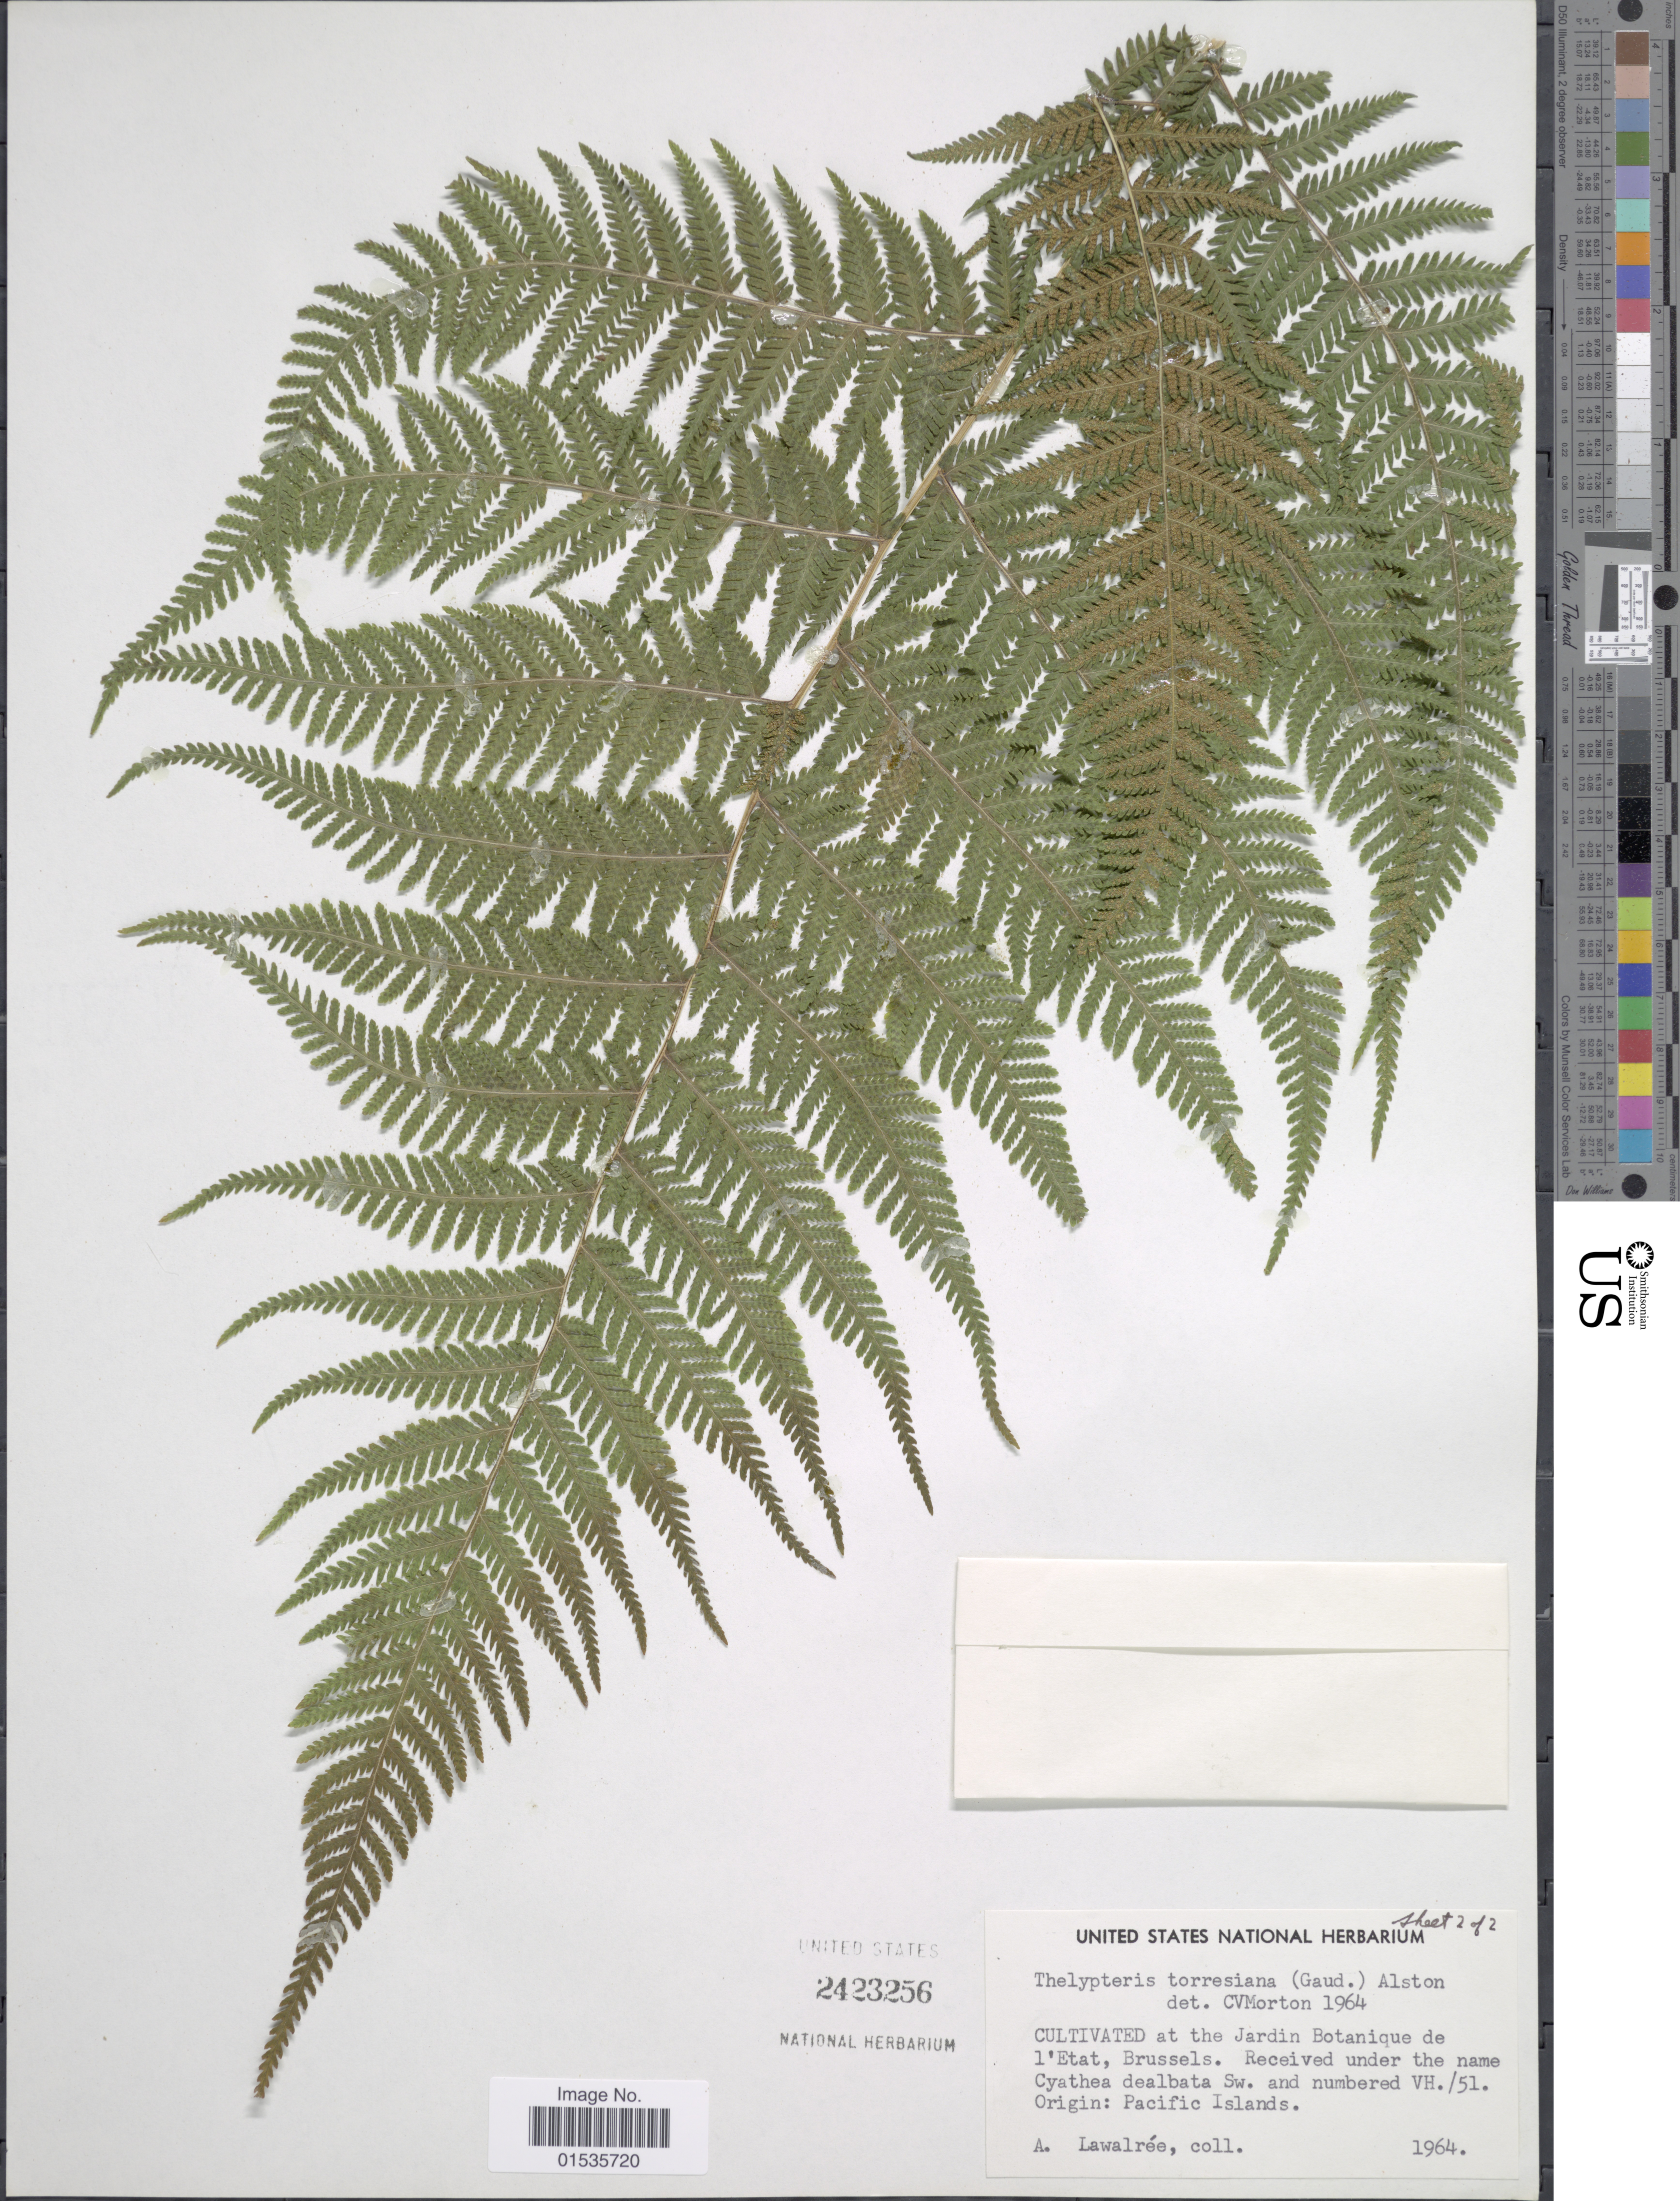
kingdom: Plantae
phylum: Tracheophyta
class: Polypodiopsida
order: Polypodiales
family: Thelypteridaceae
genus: Macrothelypteris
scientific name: Macrothelypteris torresiana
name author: (Gaudich.) Ching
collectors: A. G. Lawalrée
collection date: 1964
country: Belgium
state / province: Brussels, Capital District of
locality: Cultivated at the Jardin Botanique de l'Etat, Brussels.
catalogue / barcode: US 2423256